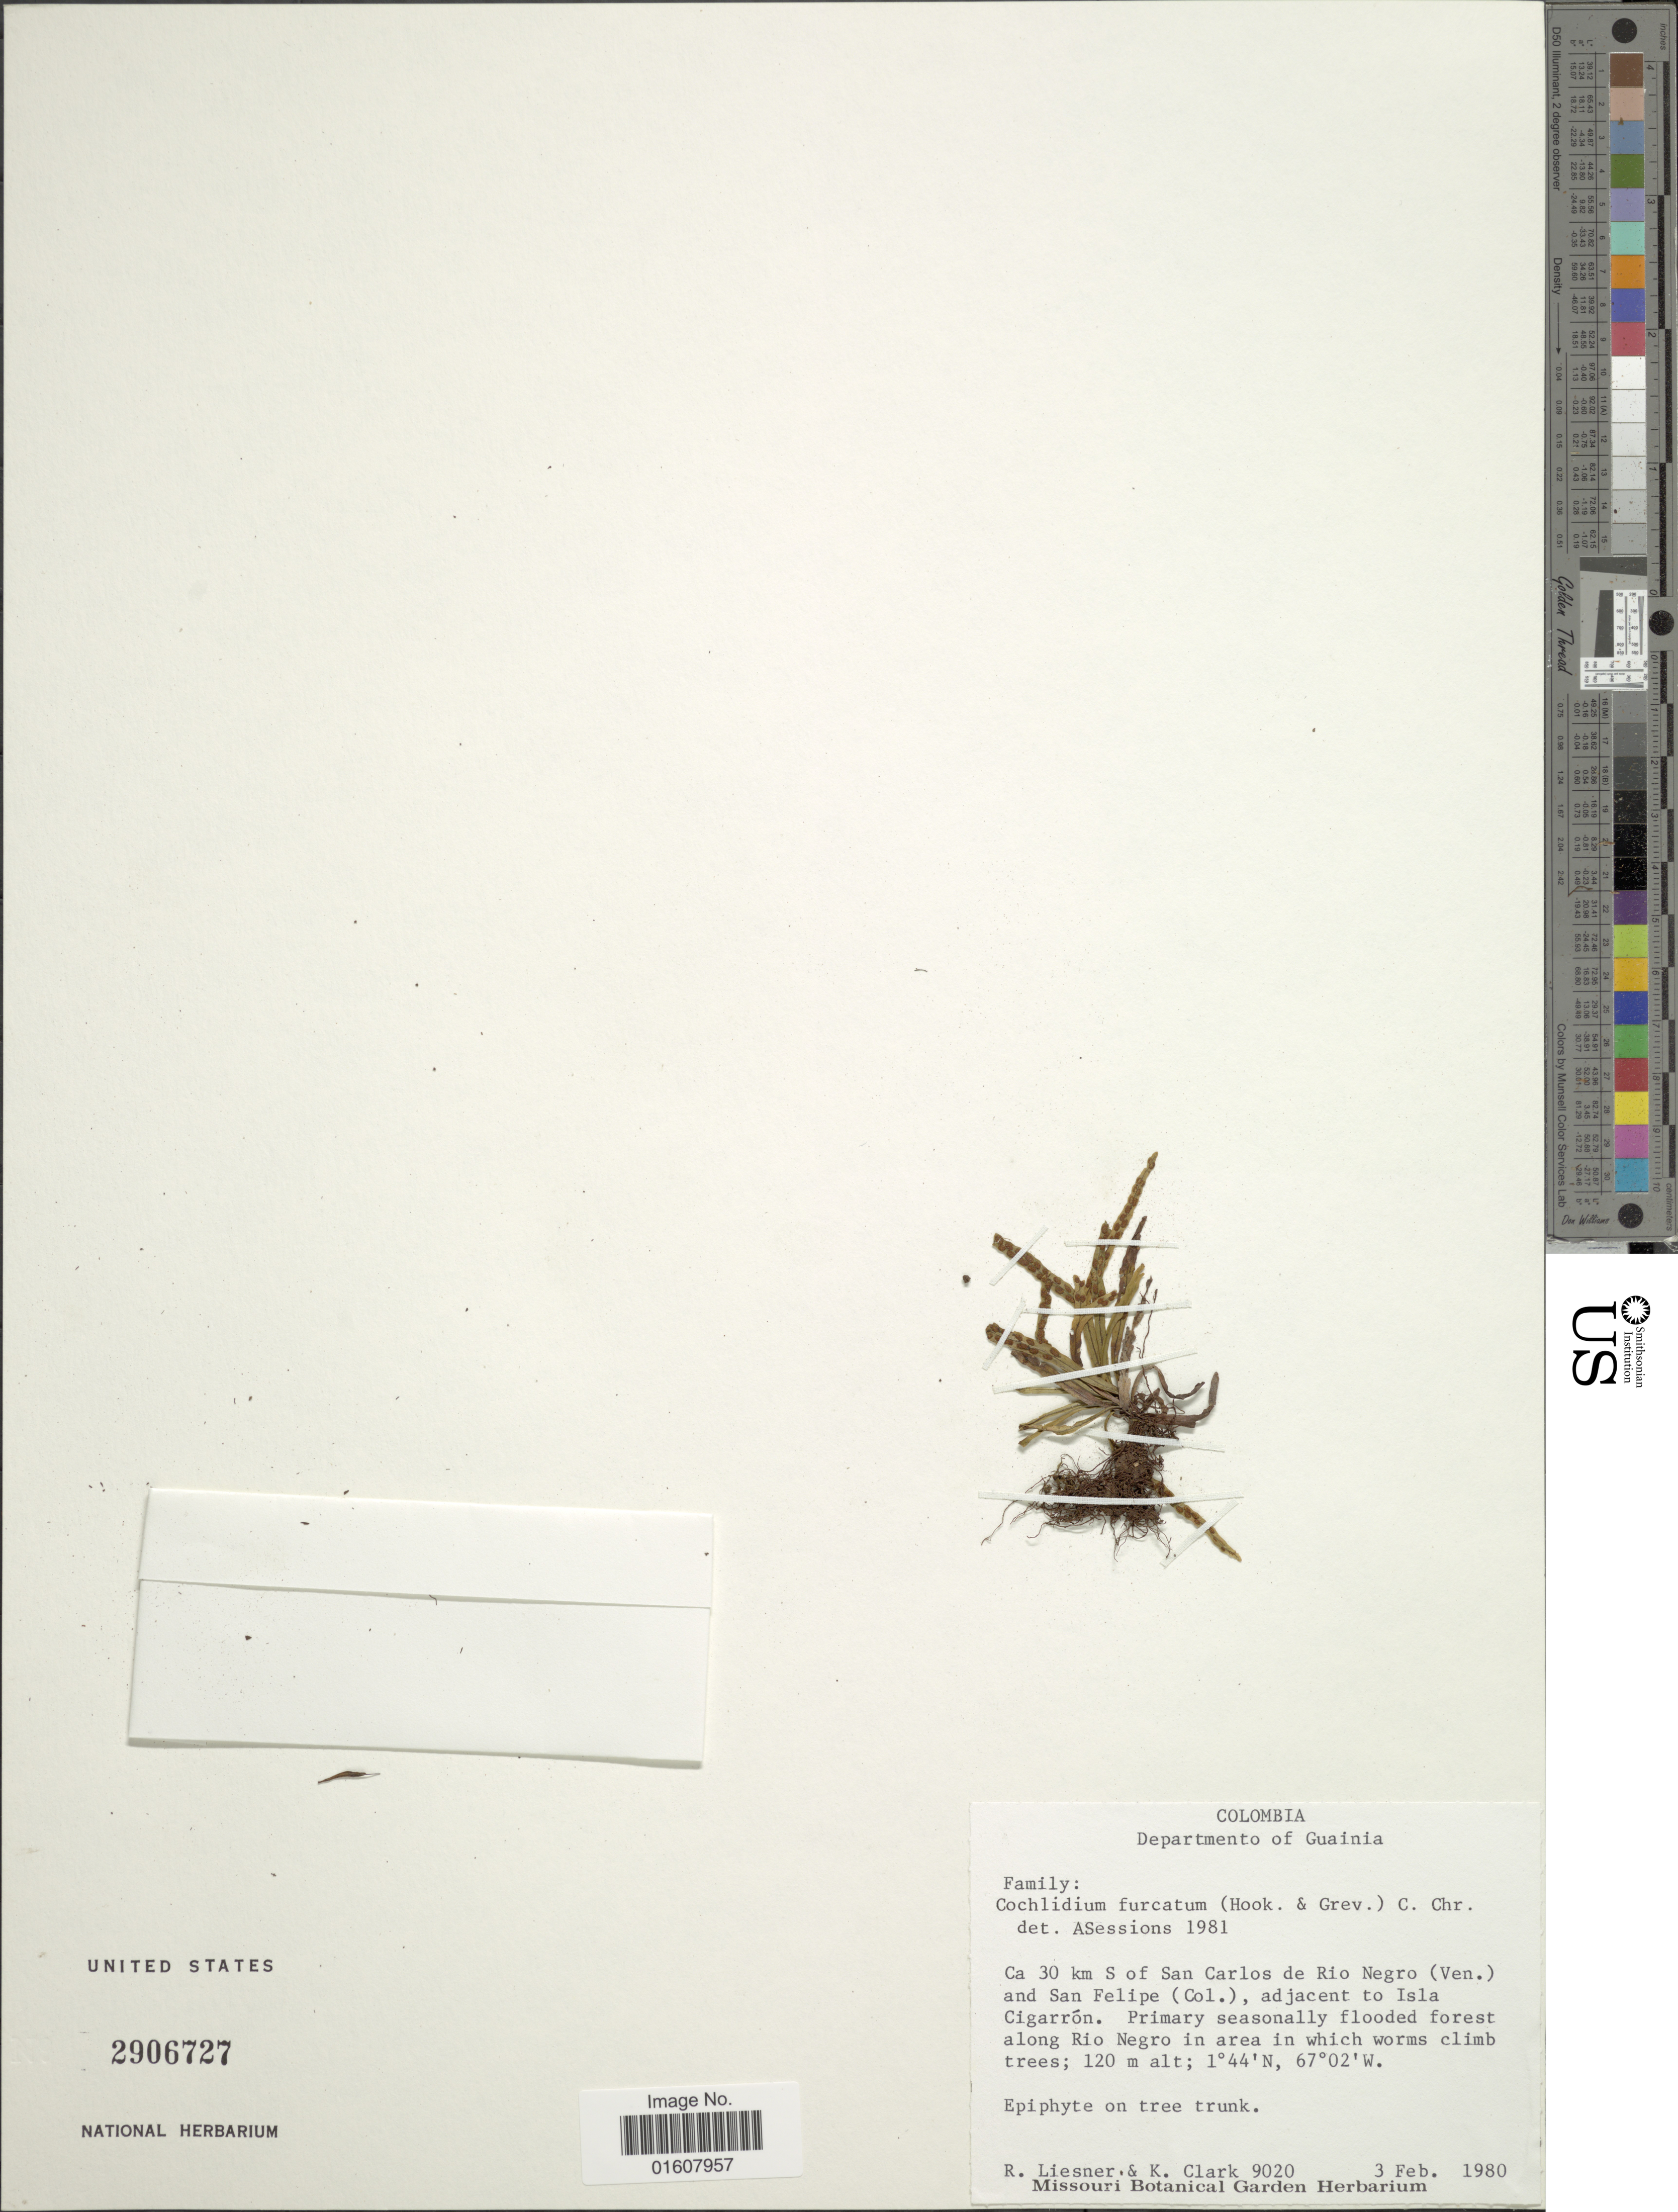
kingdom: Plantae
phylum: Tracheophyta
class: Polypodiopsida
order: Polypodiales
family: Polypodiaceae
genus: Cochlidium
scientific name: Cochlidium furcatum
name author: (Hook. & Grev.) C. Chr.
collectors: R. L. Liesner & K. Clark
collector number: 9020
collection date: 1980-02-03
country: Colombia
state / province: Guainía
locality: Ca 30 km S of San Carlos de Rio Negro (Ven.) and San Felipe (Col.), adjacent to Isla Cigarrón. Primary seasonally flooded forest along Rio Negro in area in which worms climb trees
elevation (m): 120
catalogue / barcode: US 2906727